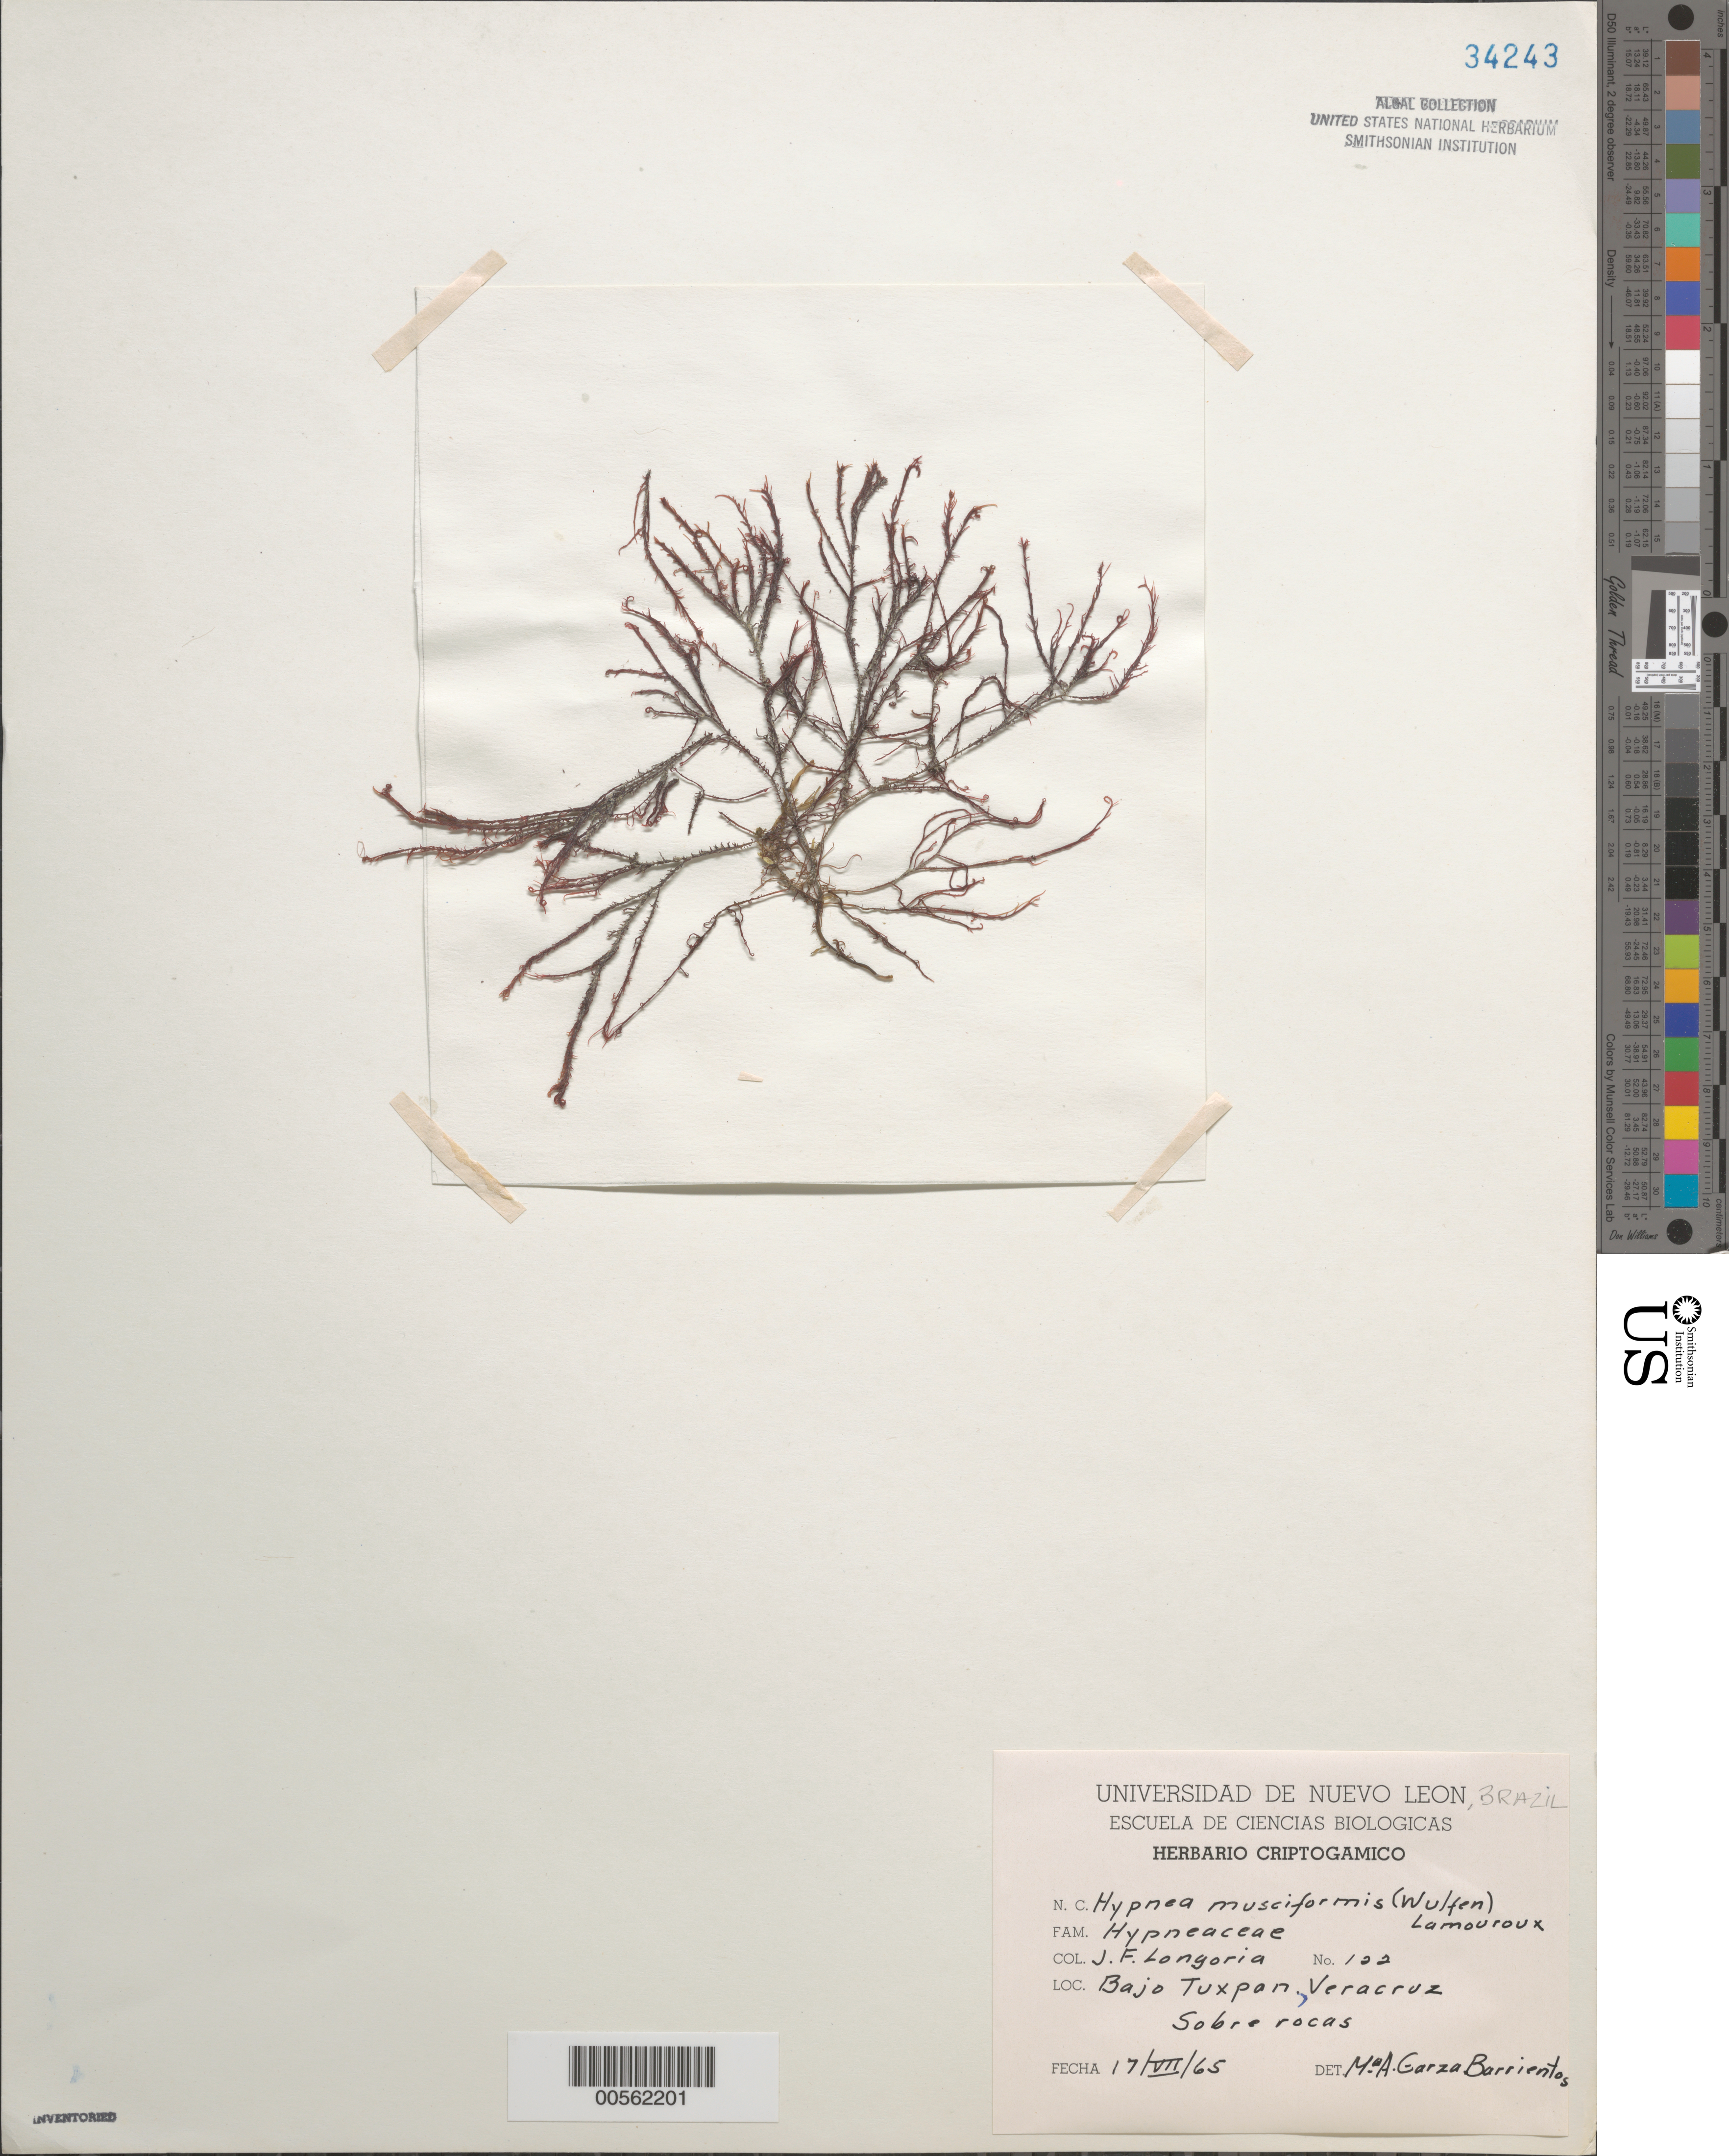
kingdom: Plantae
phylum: Rhodophyta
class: Florideophyceae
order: Gigartinales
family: Cystocloniaceae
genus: Hypnea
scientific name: Hypnea musciformis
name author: (Wulfen) J.V.Lamouroux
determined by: Garza Barrientos, M. A.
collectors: J. Longoria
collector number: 122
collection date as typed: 17 Jul 1965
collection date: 1965-07-17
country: Mexico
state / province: Veracruz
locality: Bajo Tuxpan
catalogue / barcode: US 34243